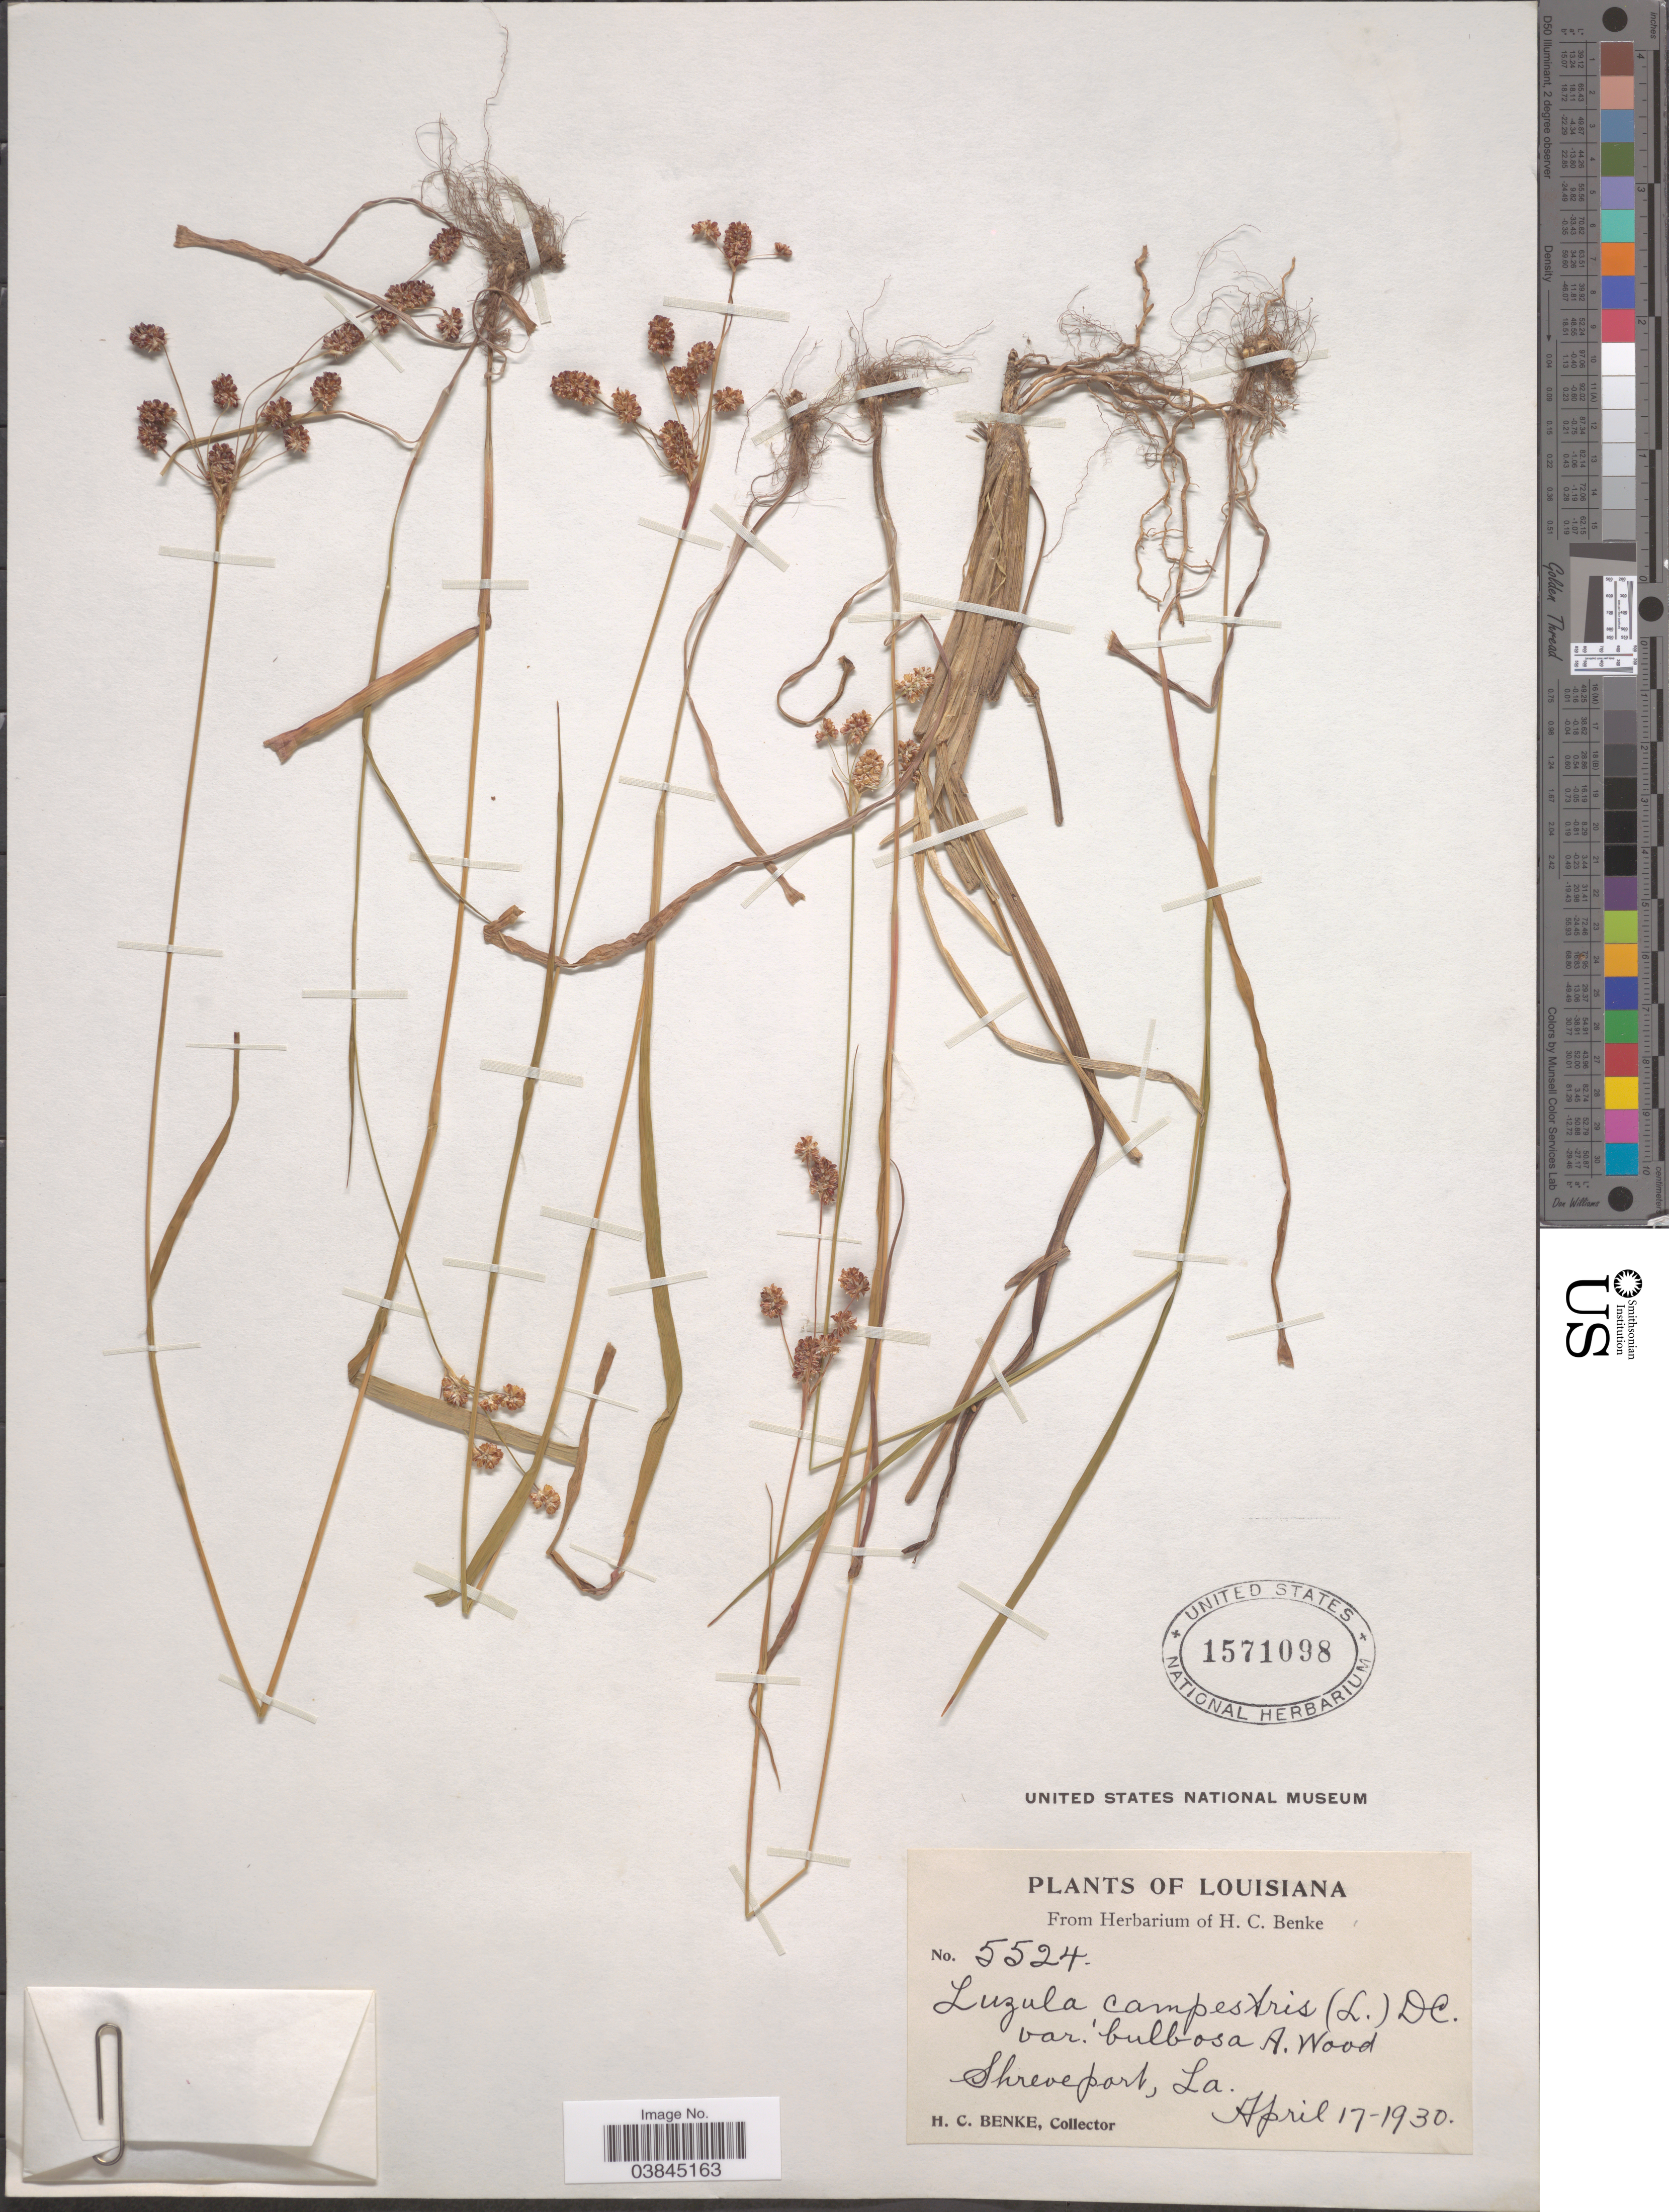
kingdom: Plantae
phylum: Tracheophyta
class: Liliopsida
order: Poales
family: Juncaceae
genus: Luzula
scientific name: Luzula bulbosa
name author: (Alph. Wood) Smyth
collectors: H. Benke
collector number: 5524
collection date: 1930-04-17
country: United States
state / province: Louisiana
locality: Shreveport.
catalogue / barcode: US 1571098